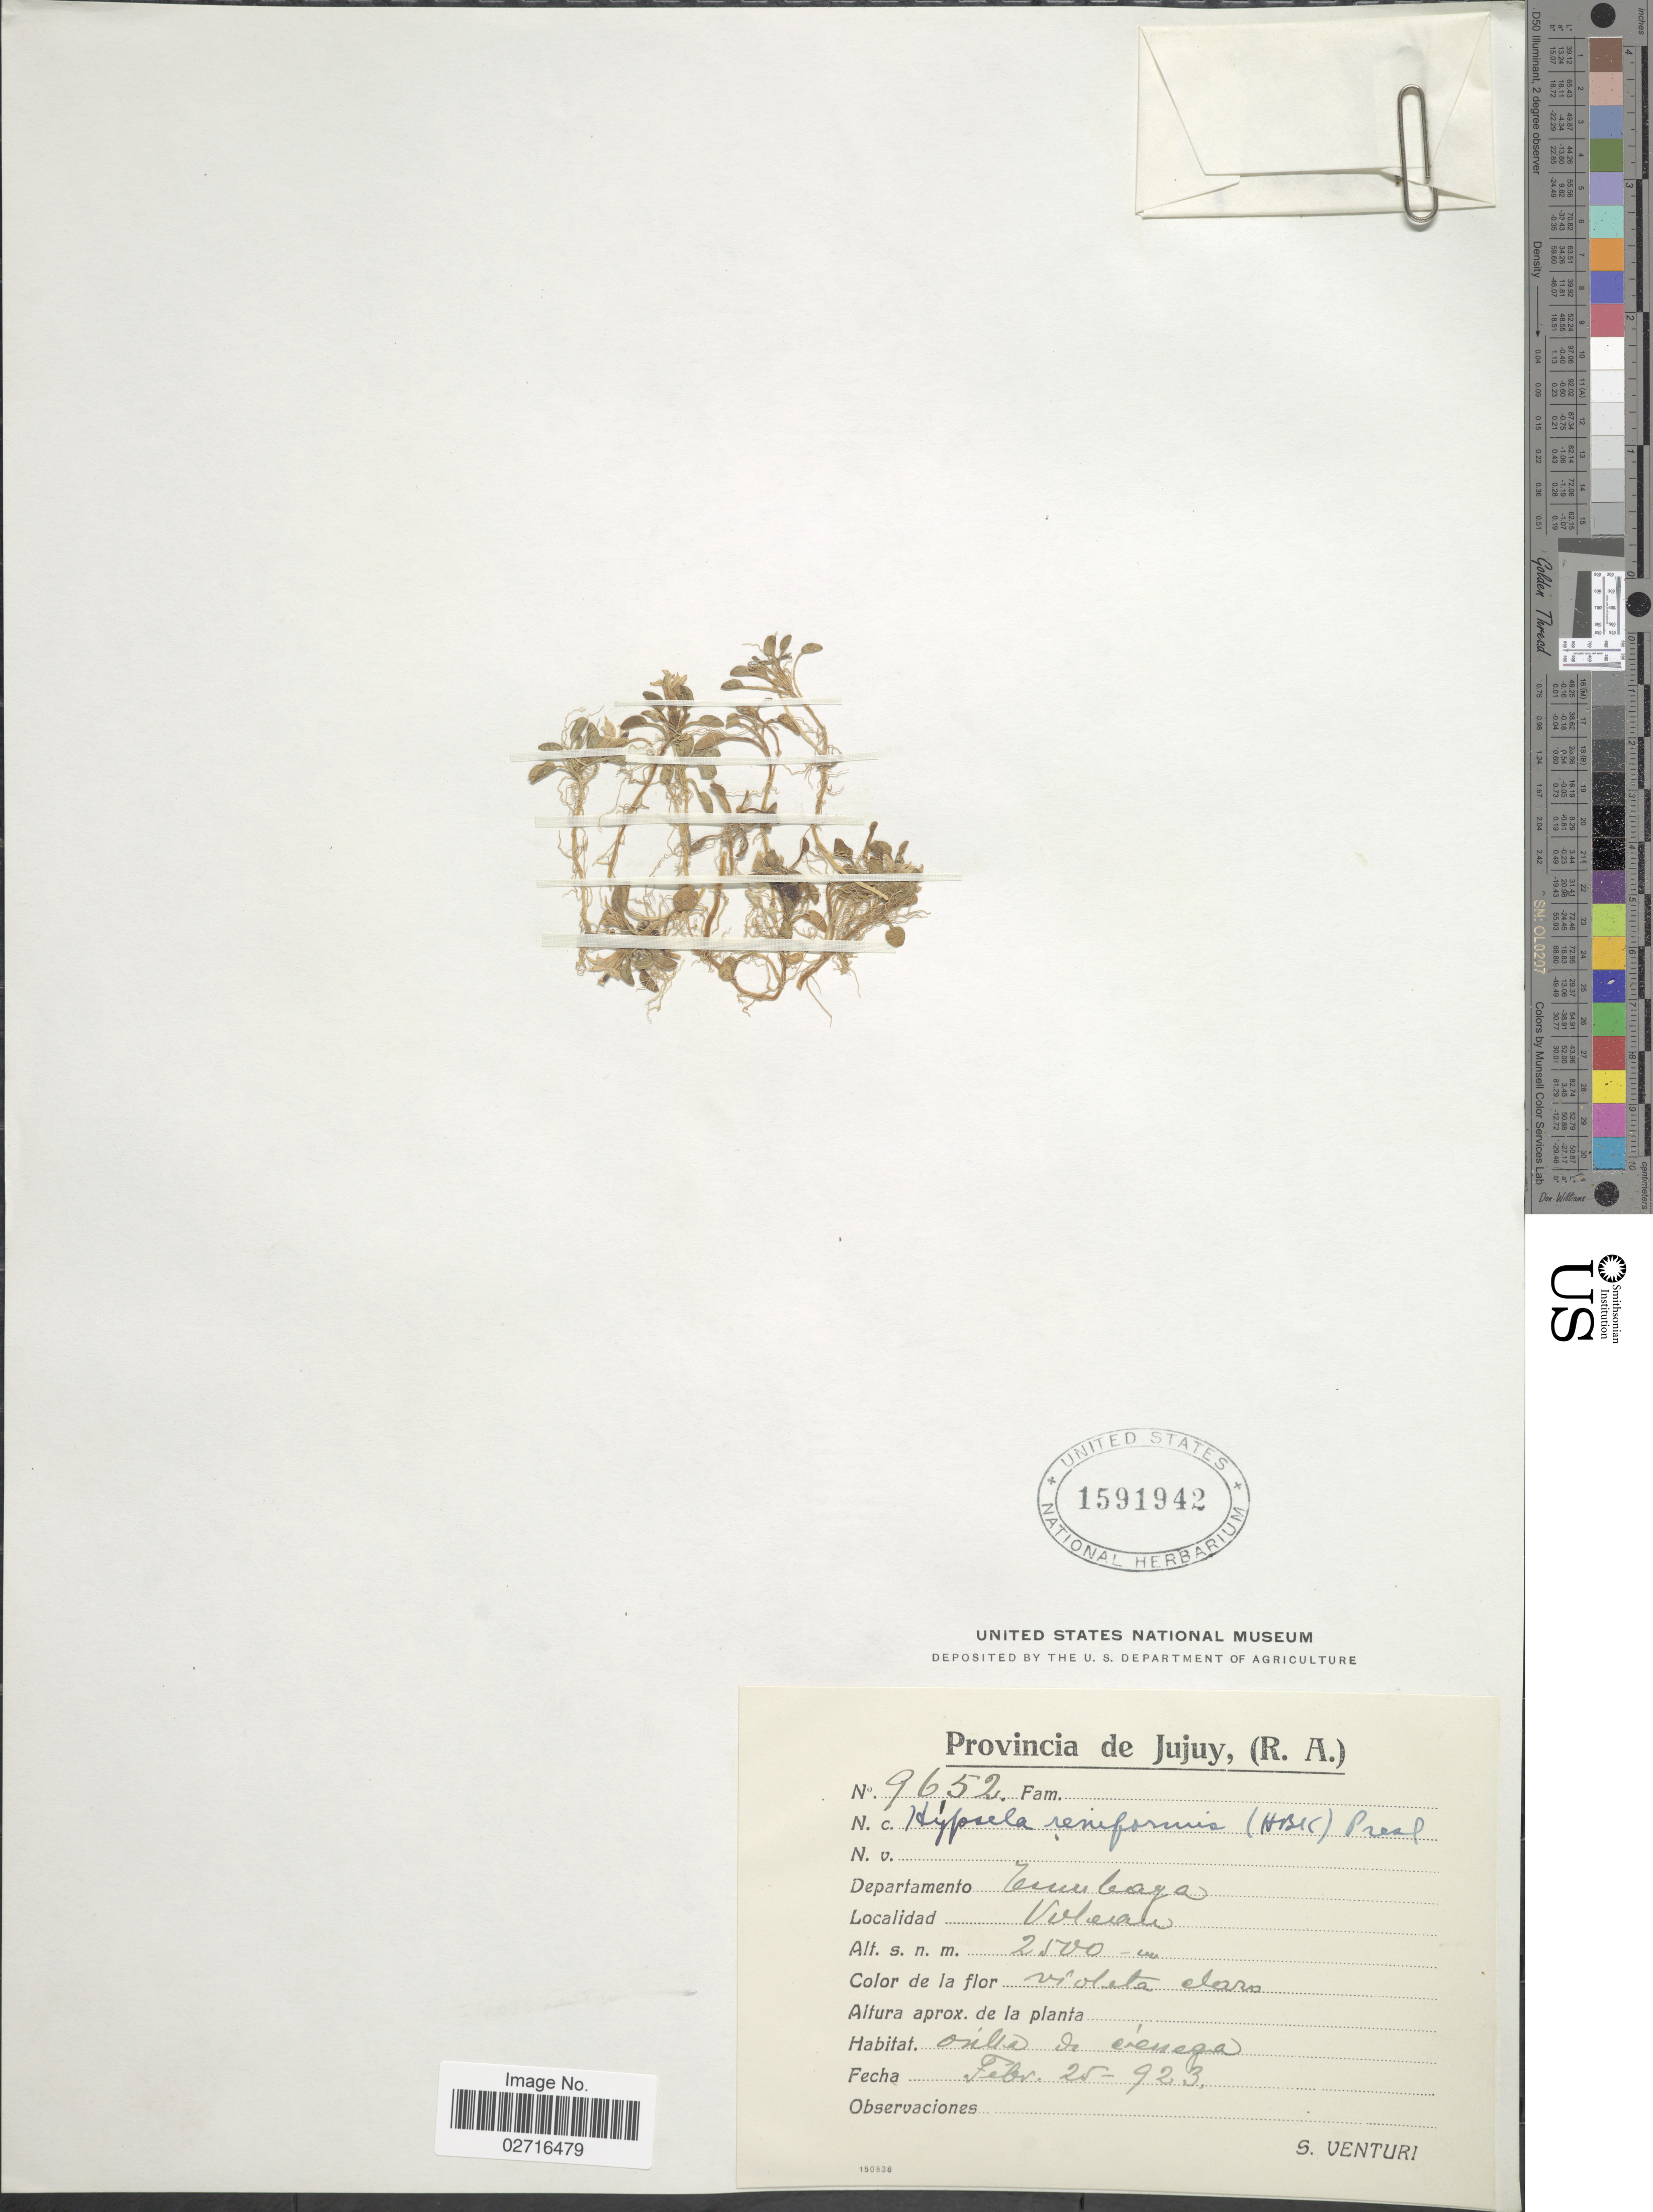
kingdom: Plantae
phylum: Tracheophyta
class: Magnoliopsida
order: Asterales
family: Campanulaceae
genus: Hypsela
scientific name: Hypsela reniformis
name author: (Kunth) C. Presl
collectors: S. Venturi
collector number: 9652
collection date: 1923-02-25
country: Argentina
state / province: Jujuy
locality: Provincia de Jujuy (R.A.), Departamento Tumbaya, Volcan.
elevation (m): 2500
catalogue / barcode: US 1591942